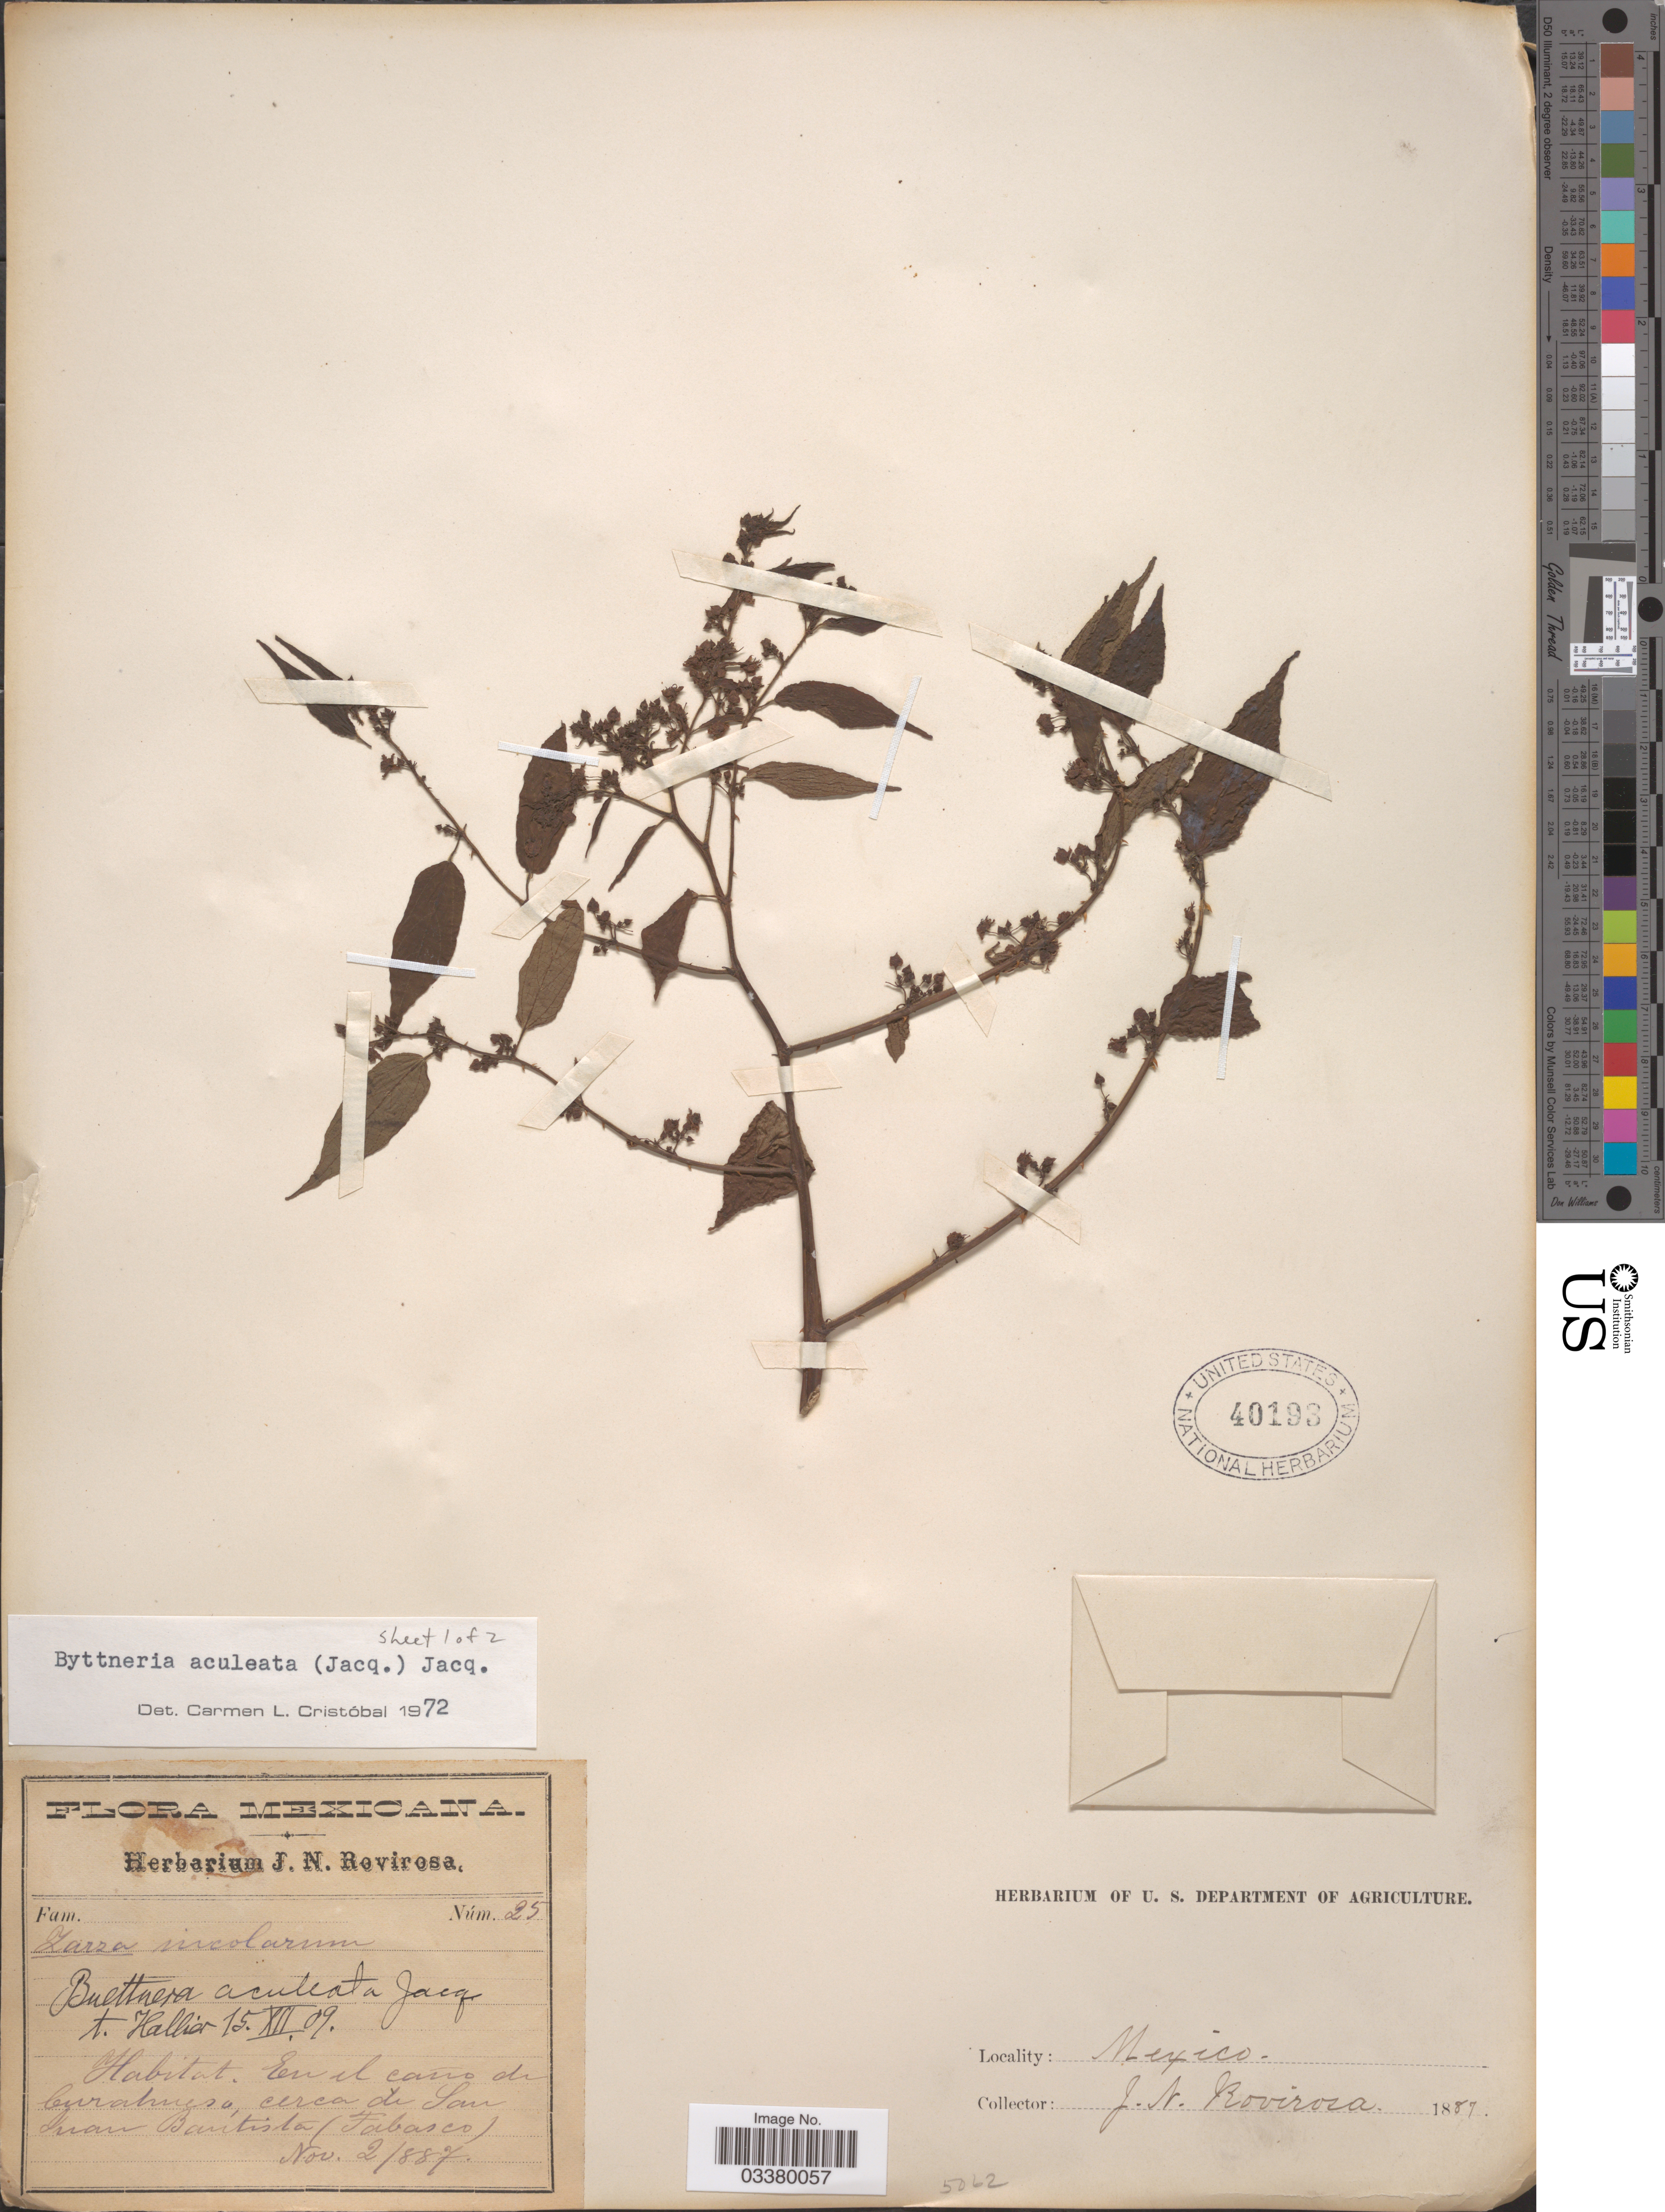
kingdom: Plantae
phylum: Tracheophyta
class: Magnoliopsida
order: Malvales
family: Malvaceae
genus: Byttneria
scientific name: Byttneria aculeata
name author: (Jacq.) Jacq.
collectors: J. N. Rovirosa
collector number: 25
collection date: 1887-11-02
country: Mexico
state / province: Tabasco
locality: En el caño de Curahueso,cerca de San Juan Bautista.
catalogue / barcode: US 40193